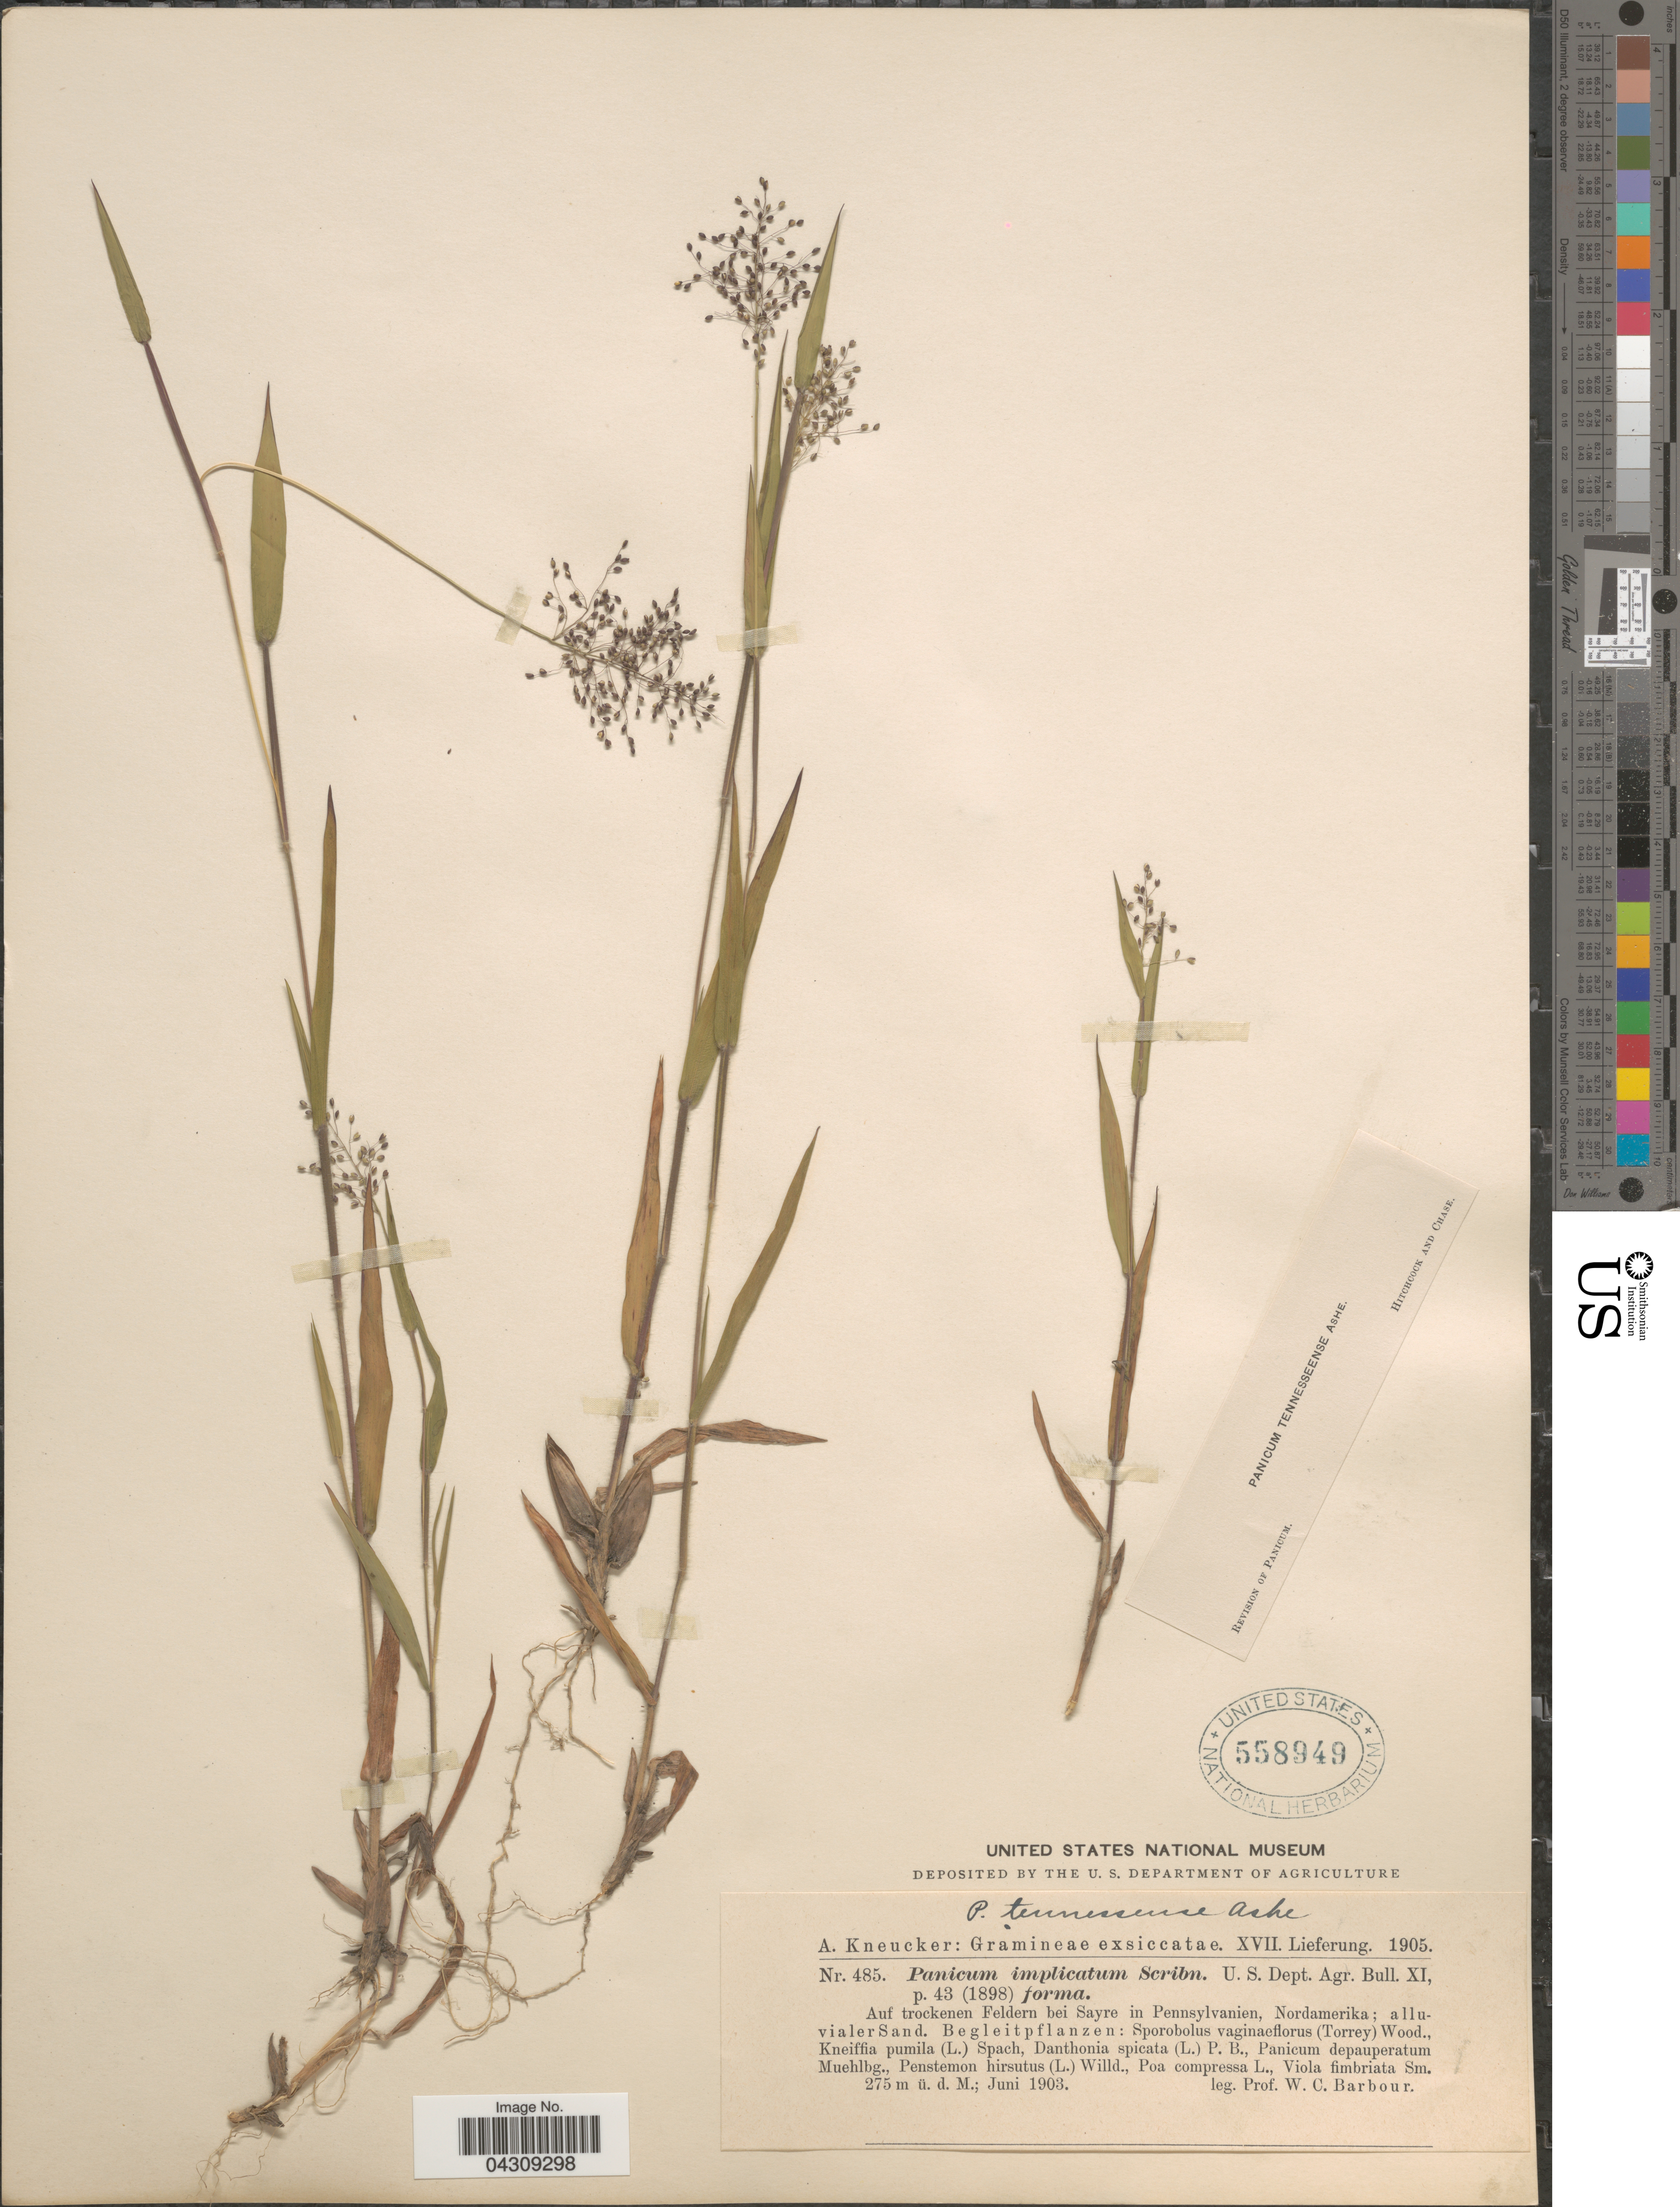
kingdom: Plantae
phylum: Tracheophyta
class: Liliopsida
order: Poales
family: Poaceae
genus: Dichanthelium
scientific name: Dichanthelium acuminatum var. acuminatum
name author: (Sw.) Gould & C.A. Clark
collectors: W. Barbour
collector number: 485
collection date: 1903-06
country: United States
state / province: Pennsylvania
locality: Auf trockenen Feldern bei Sayre in Pennsylvanien.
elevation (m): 275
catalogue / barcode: US 558949